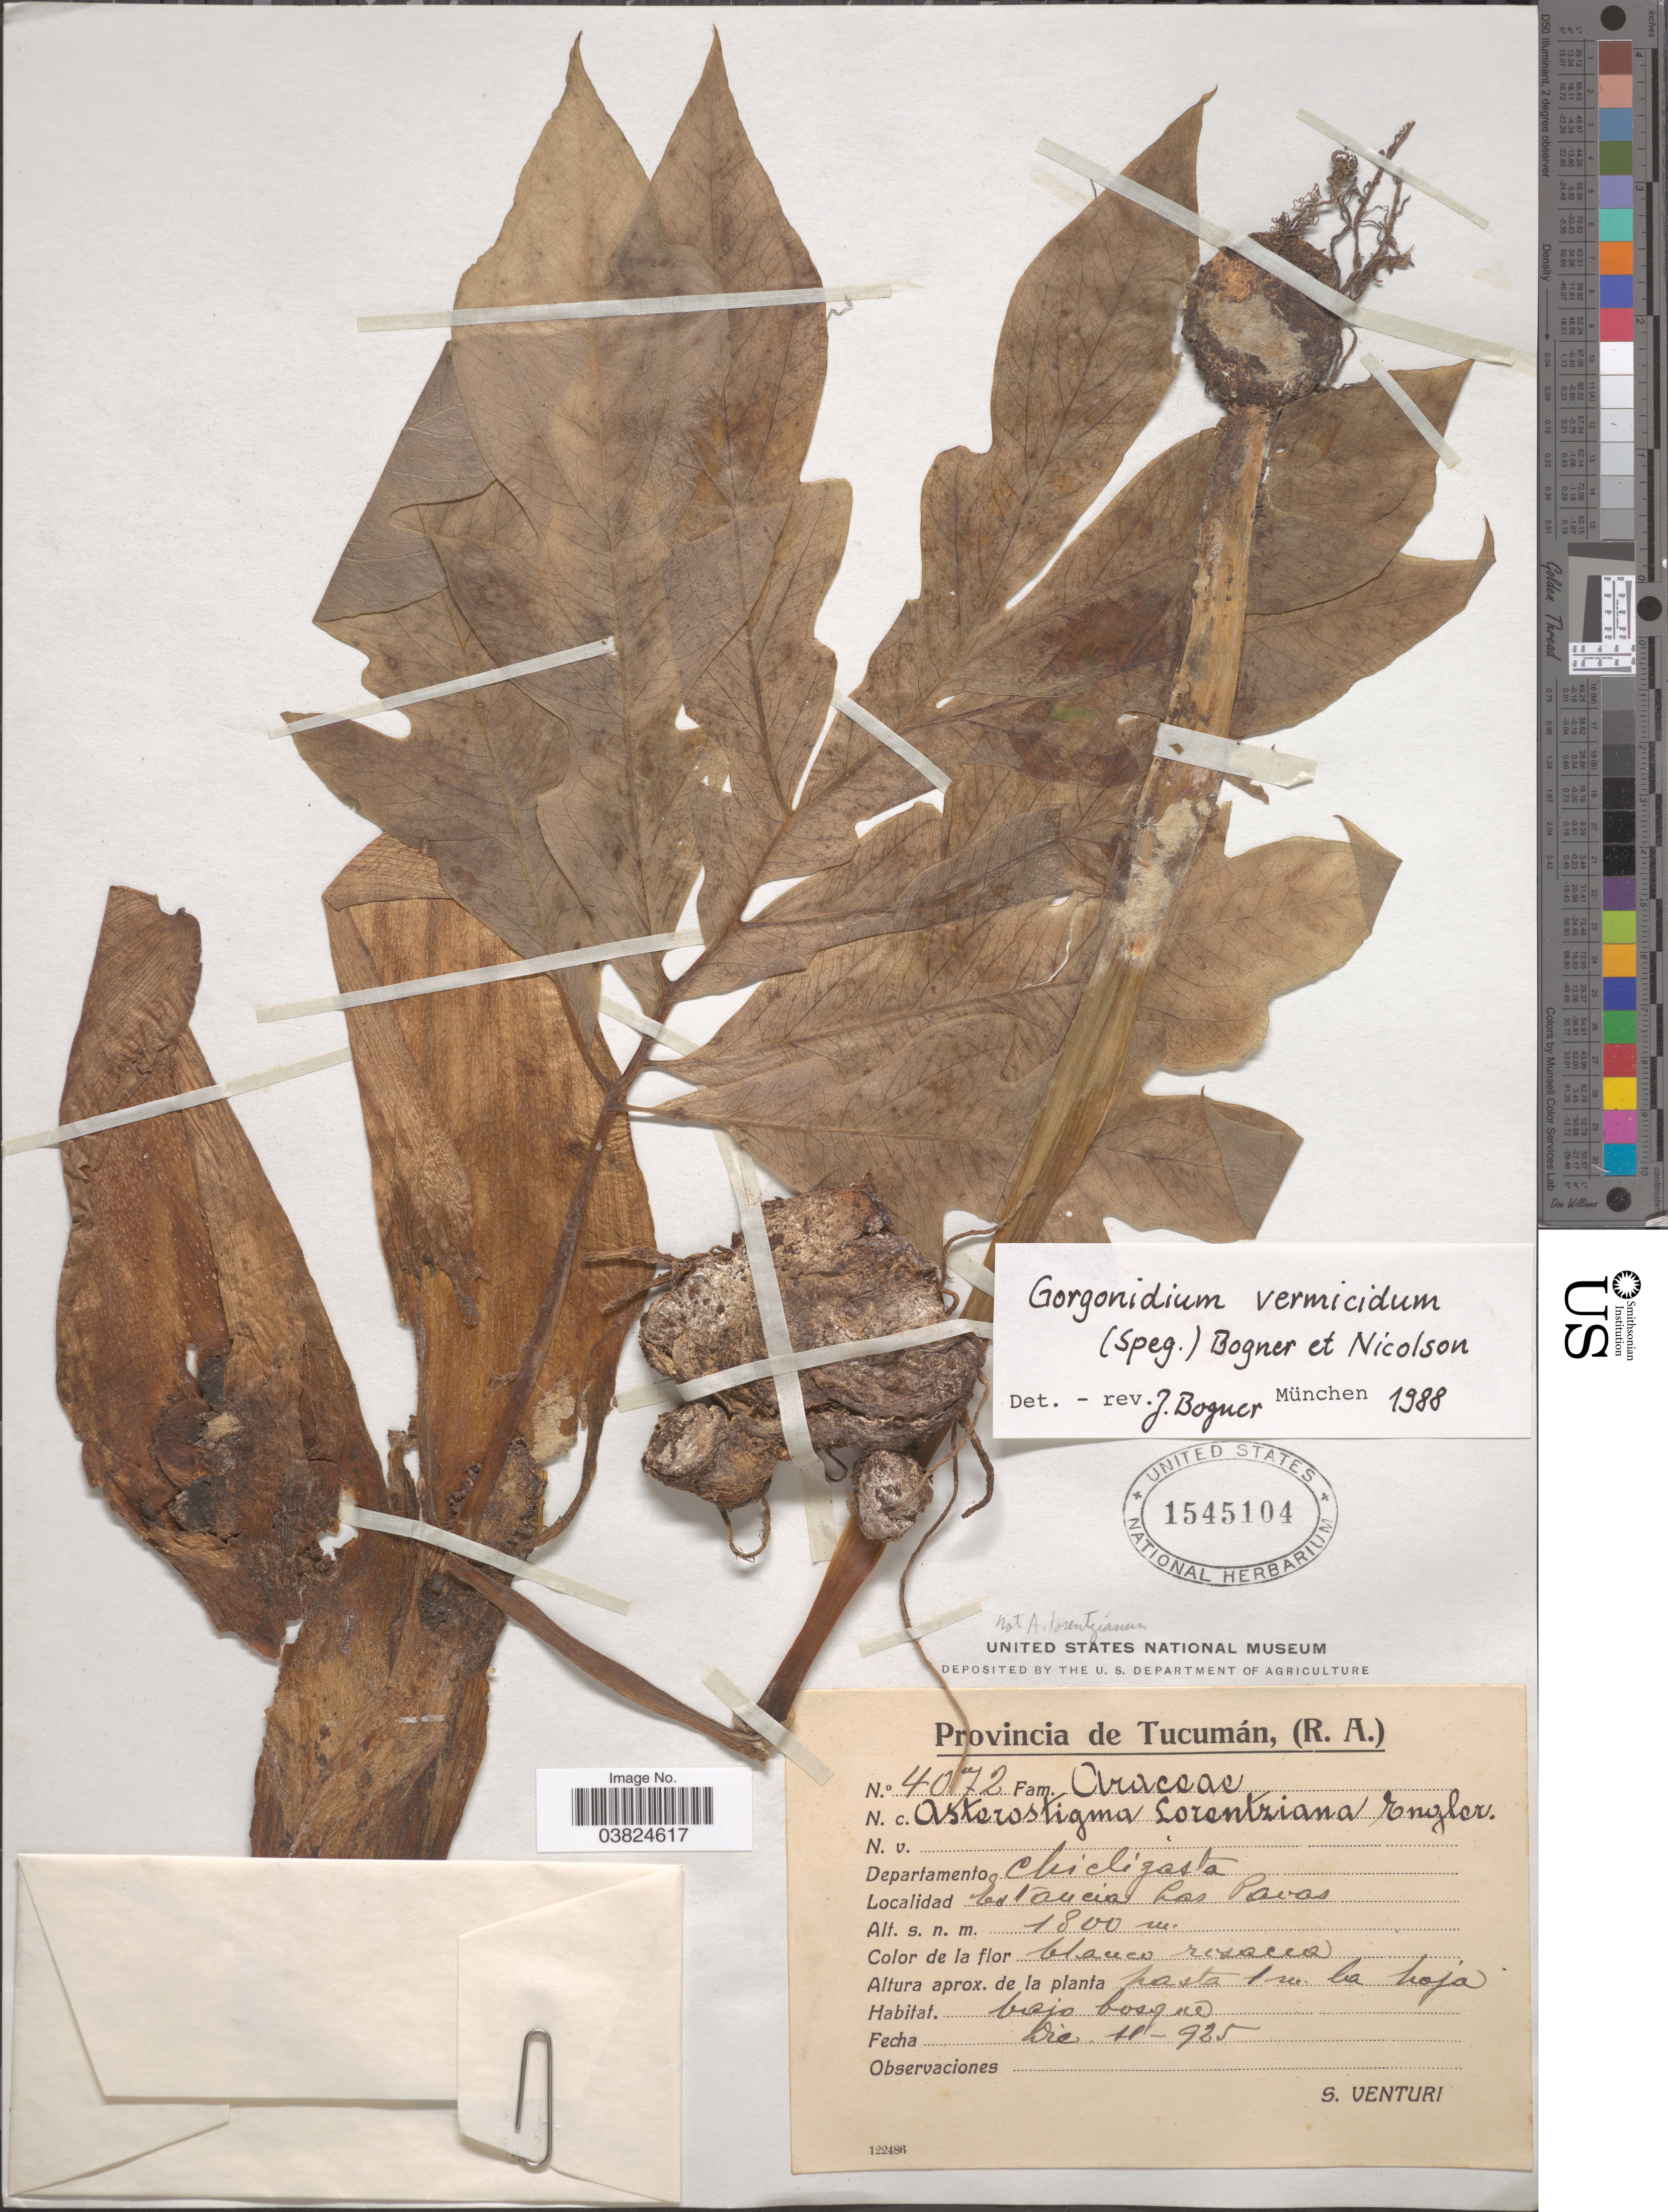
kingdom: Plantae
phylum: Tracheophyta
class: Liliopsida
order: Alismatales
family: Araceae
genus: Gorgonidium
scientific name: Gorgonidium vermicidum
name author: (Speg.) Bogner & Nicholson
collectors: S. Venturi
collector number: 4072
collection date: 1925-12-18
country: Argentina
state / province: Tucuman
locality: Deoartamento Chicligasto. Estancia La Pavas.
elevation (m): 1800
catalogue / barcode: US 1545104